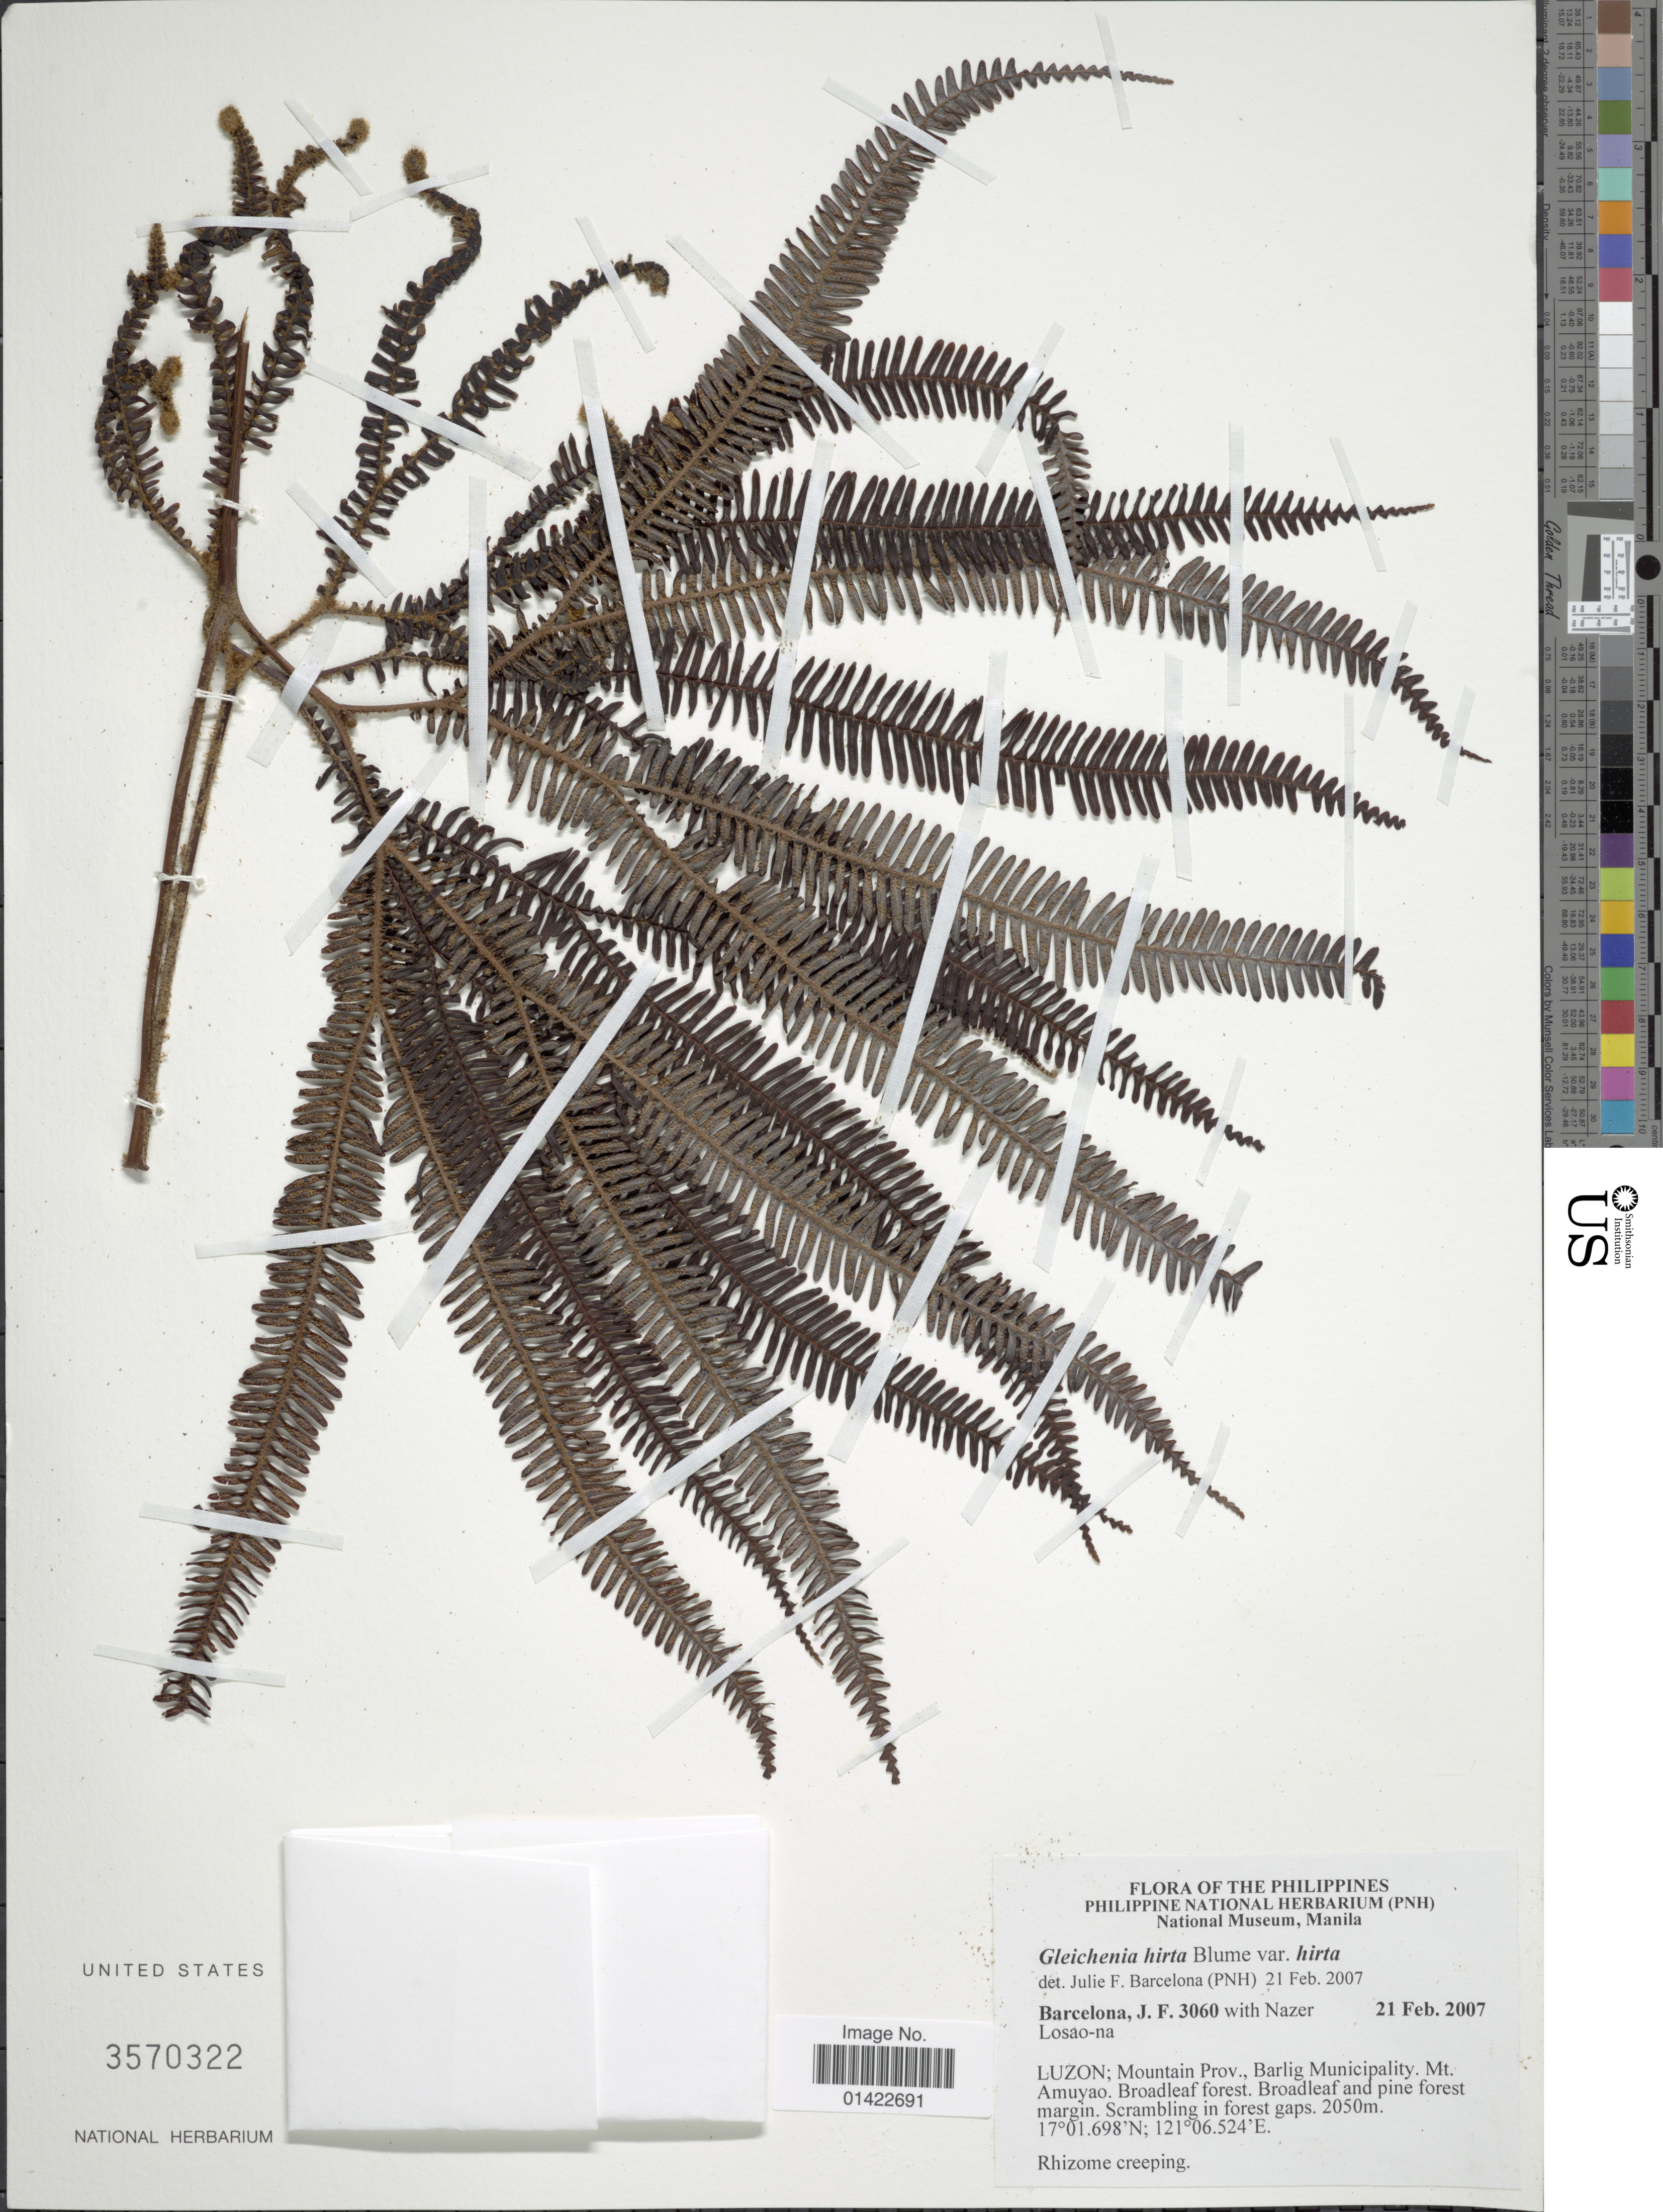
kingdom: Plantae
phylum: Tracheophyta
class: Polypodiopsida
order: Gleicheniales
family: Gleicheniaceae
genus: Sticherus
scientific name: Sticherus hirtus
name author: (Blume) Ching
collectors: J. F. Barcelona & N. Losao-na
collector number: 3060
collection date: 2007-02-21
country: Philippines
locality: Luzon; Mountain Prov., Barlig Municipality. Mt. Amuyao.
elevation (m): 2050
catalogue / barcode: US 3570322